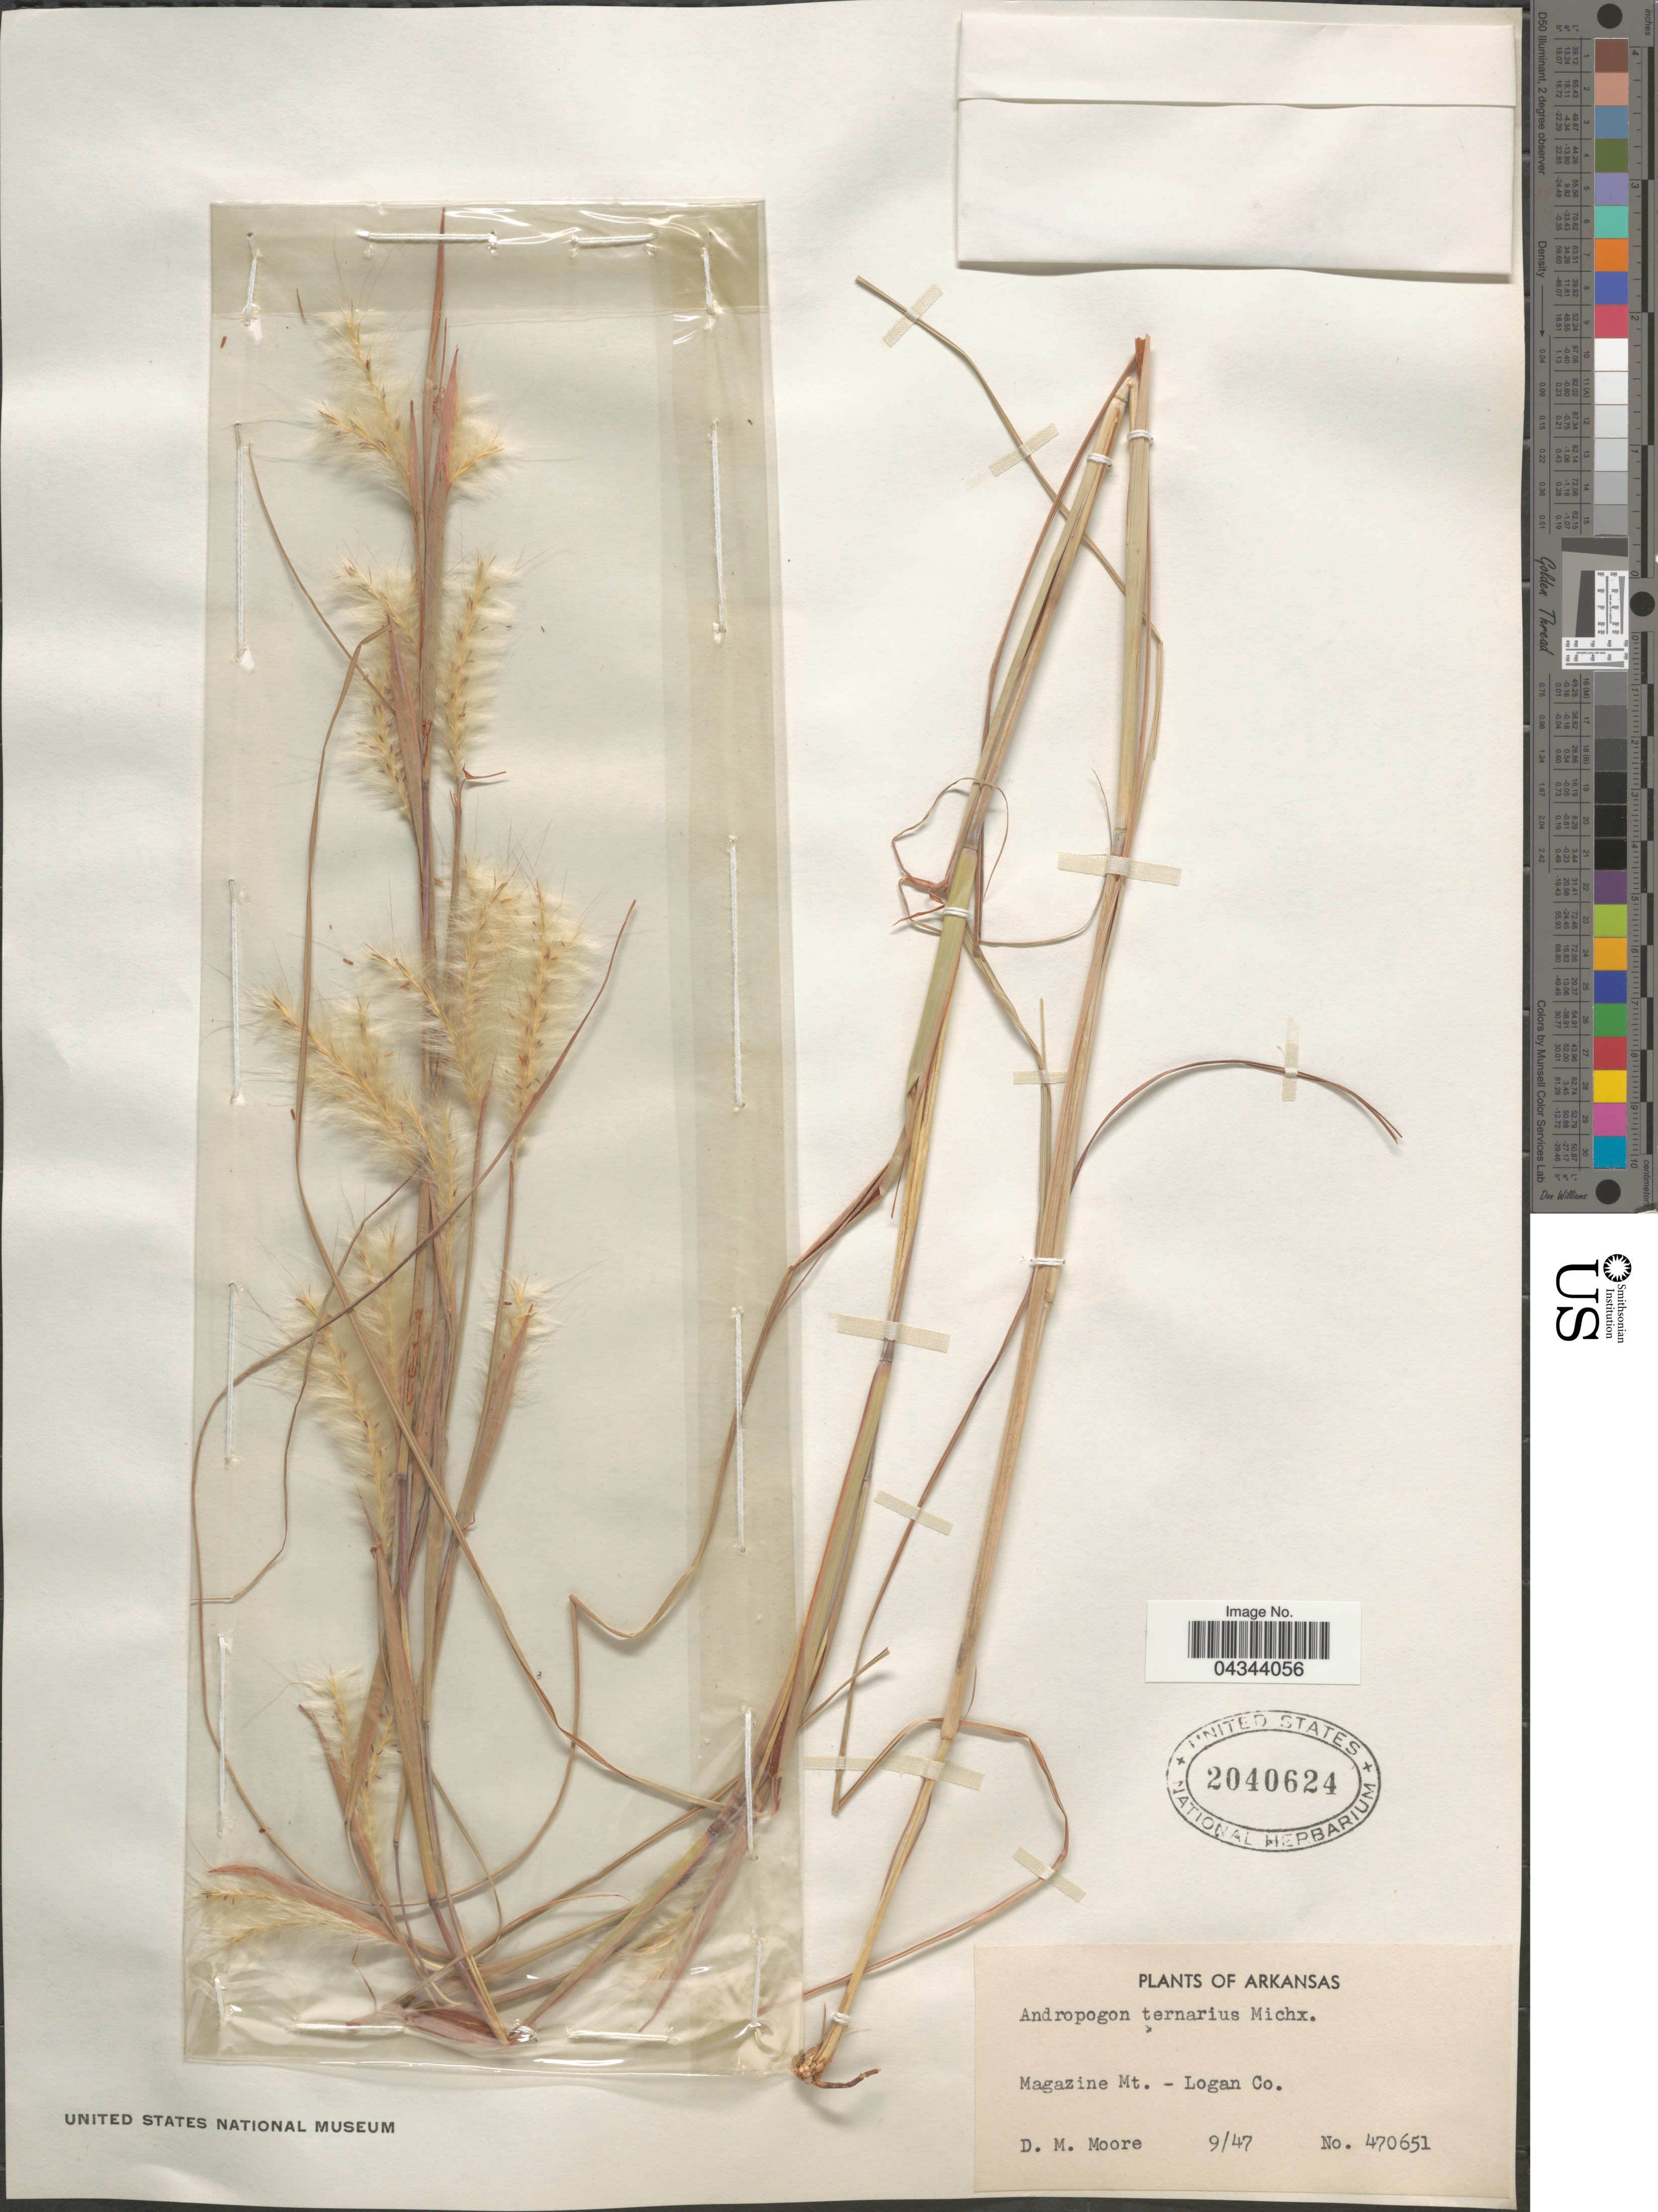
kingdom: Plantae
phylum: Tracheophyta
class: Liliopsida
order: Poales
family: Poaceae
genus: Andropogon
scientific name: Andropogon ternarius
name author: Michx.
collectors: D. Moore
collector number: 470651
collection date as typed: Transcribed d/m/y: /9/47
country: United States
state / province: Arkansas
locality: Magazine Mt. - Logan Co.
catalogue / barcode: US 2040624